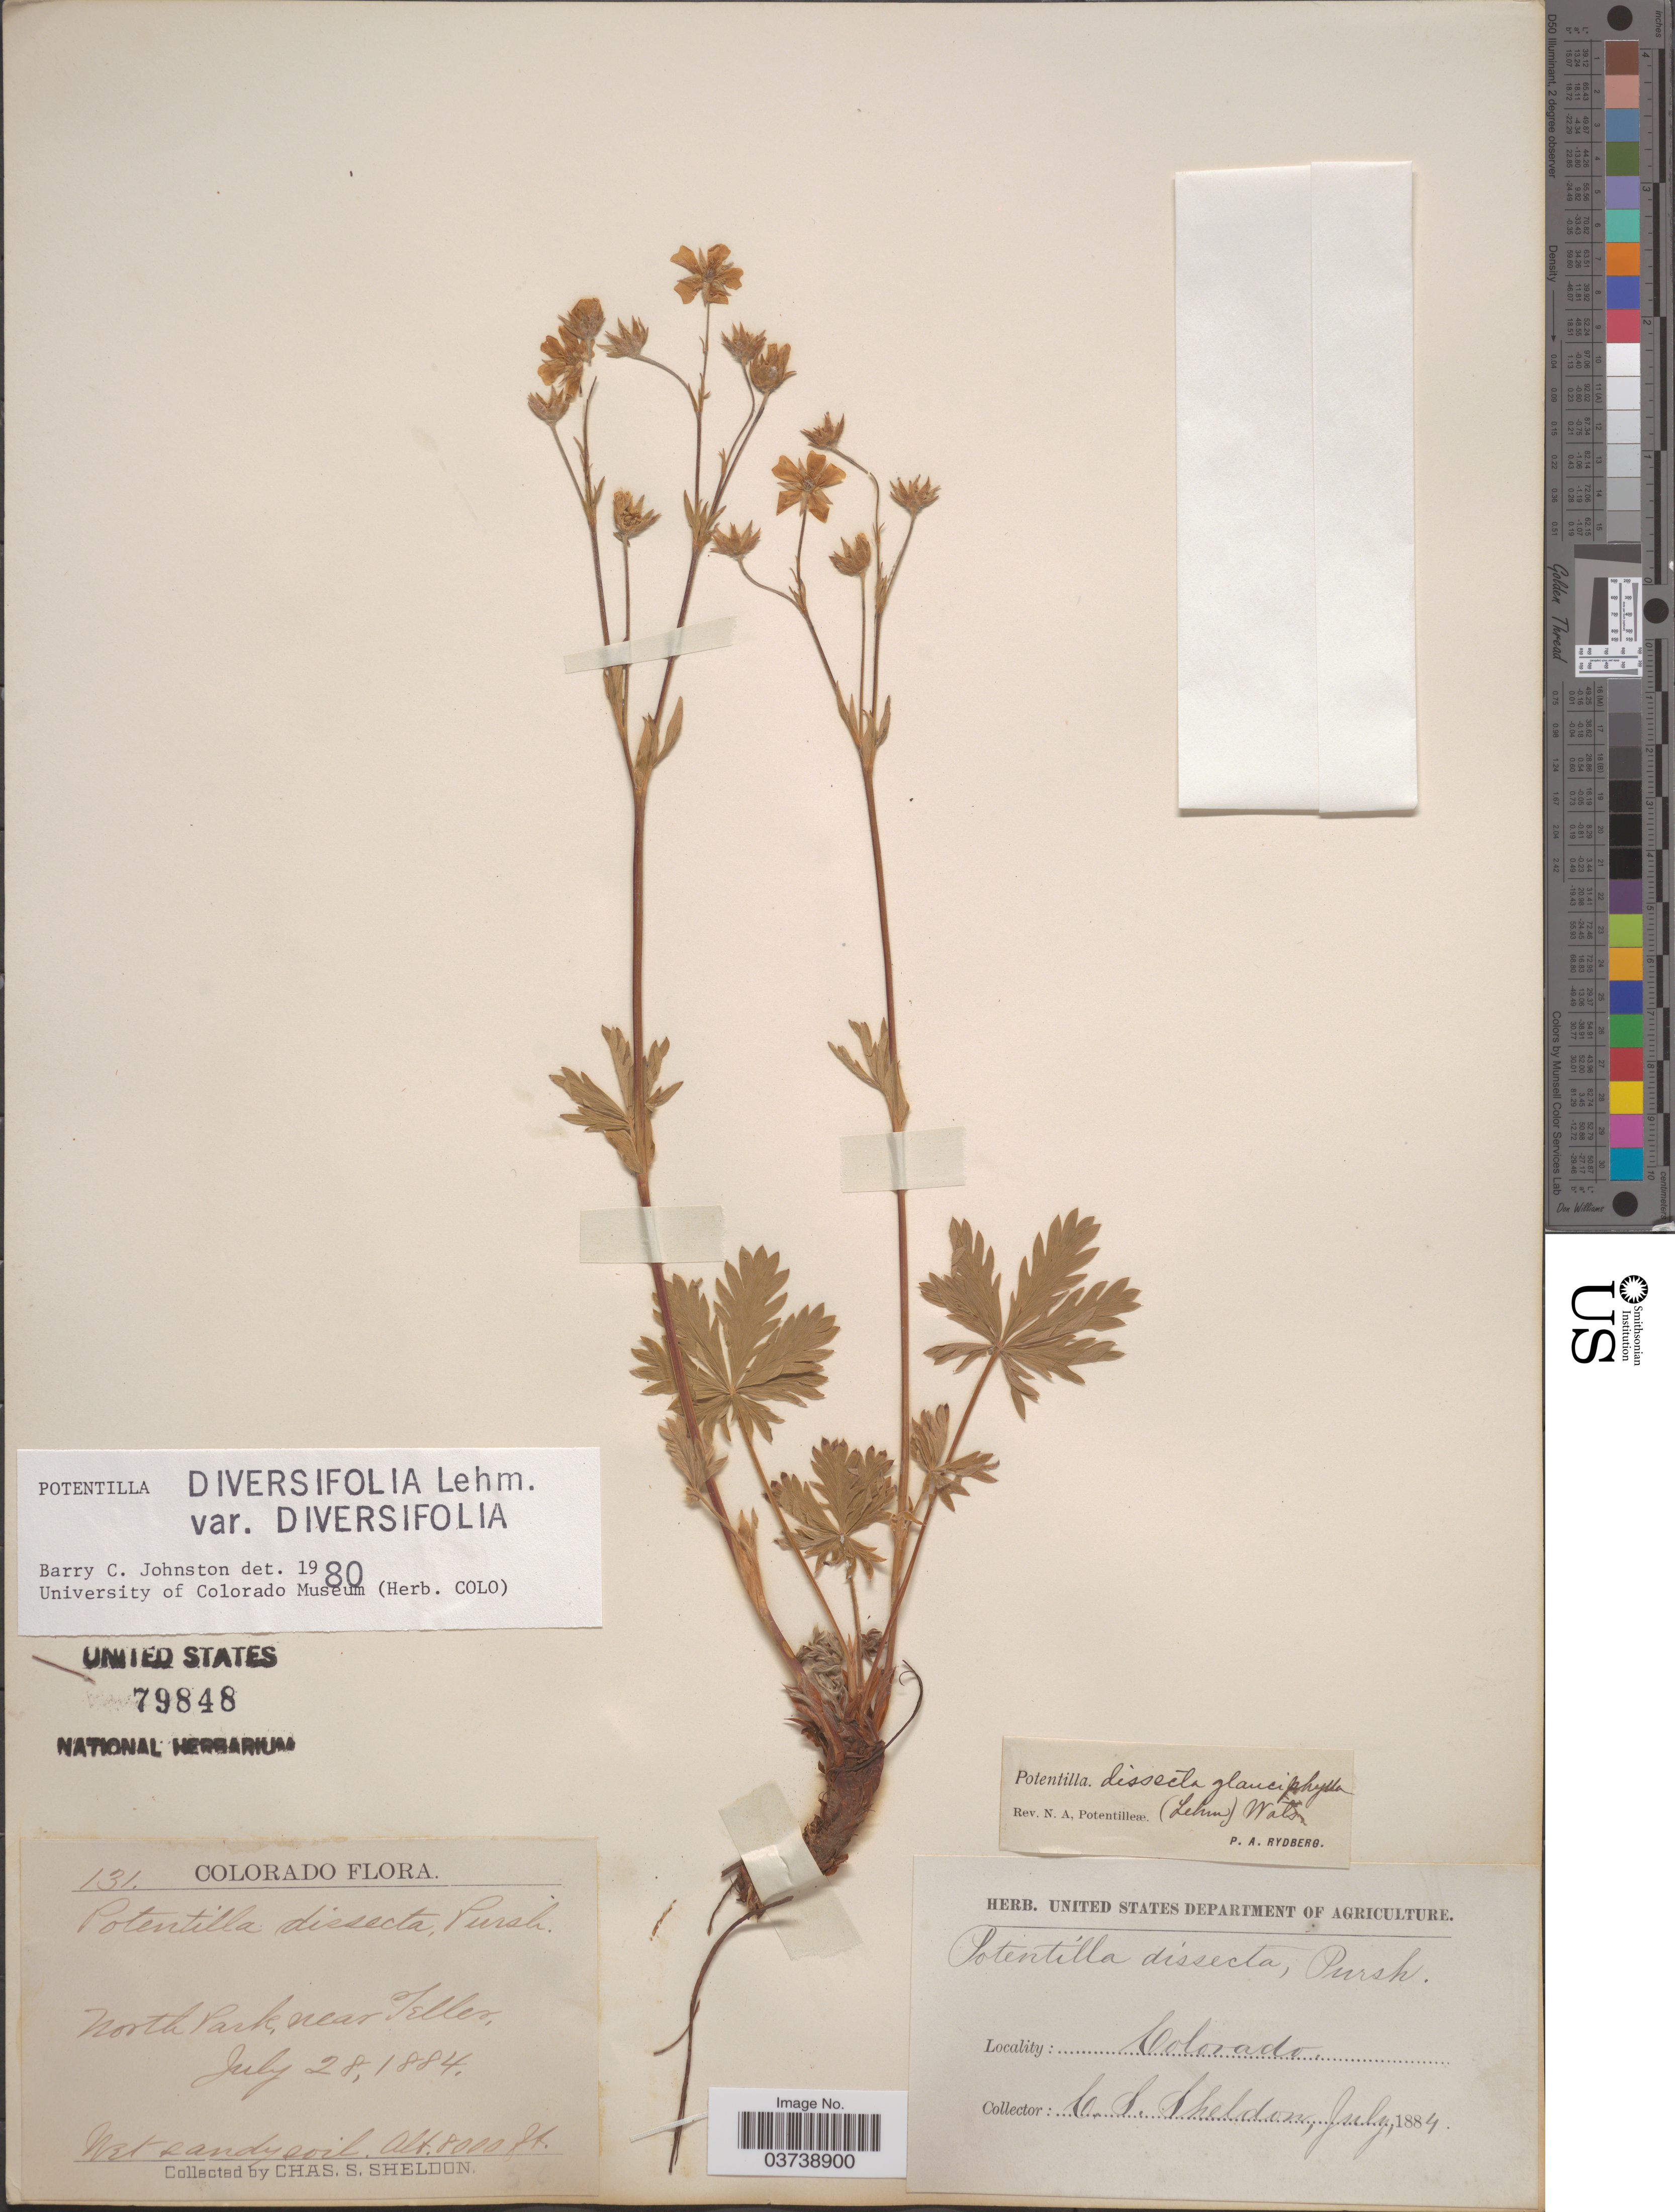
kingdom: Plantae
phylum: Tracheophyta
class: Magnoliopsida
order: Rosales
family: Rosaceae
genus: Potentilla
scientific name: Potentilla diversifolia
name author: Lehm.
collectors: C. S. Sheldon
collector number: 131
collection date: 1884-07-28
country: United States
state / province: Colorado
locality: North Park, near Teller.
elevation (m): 2438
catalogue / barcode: US 79848